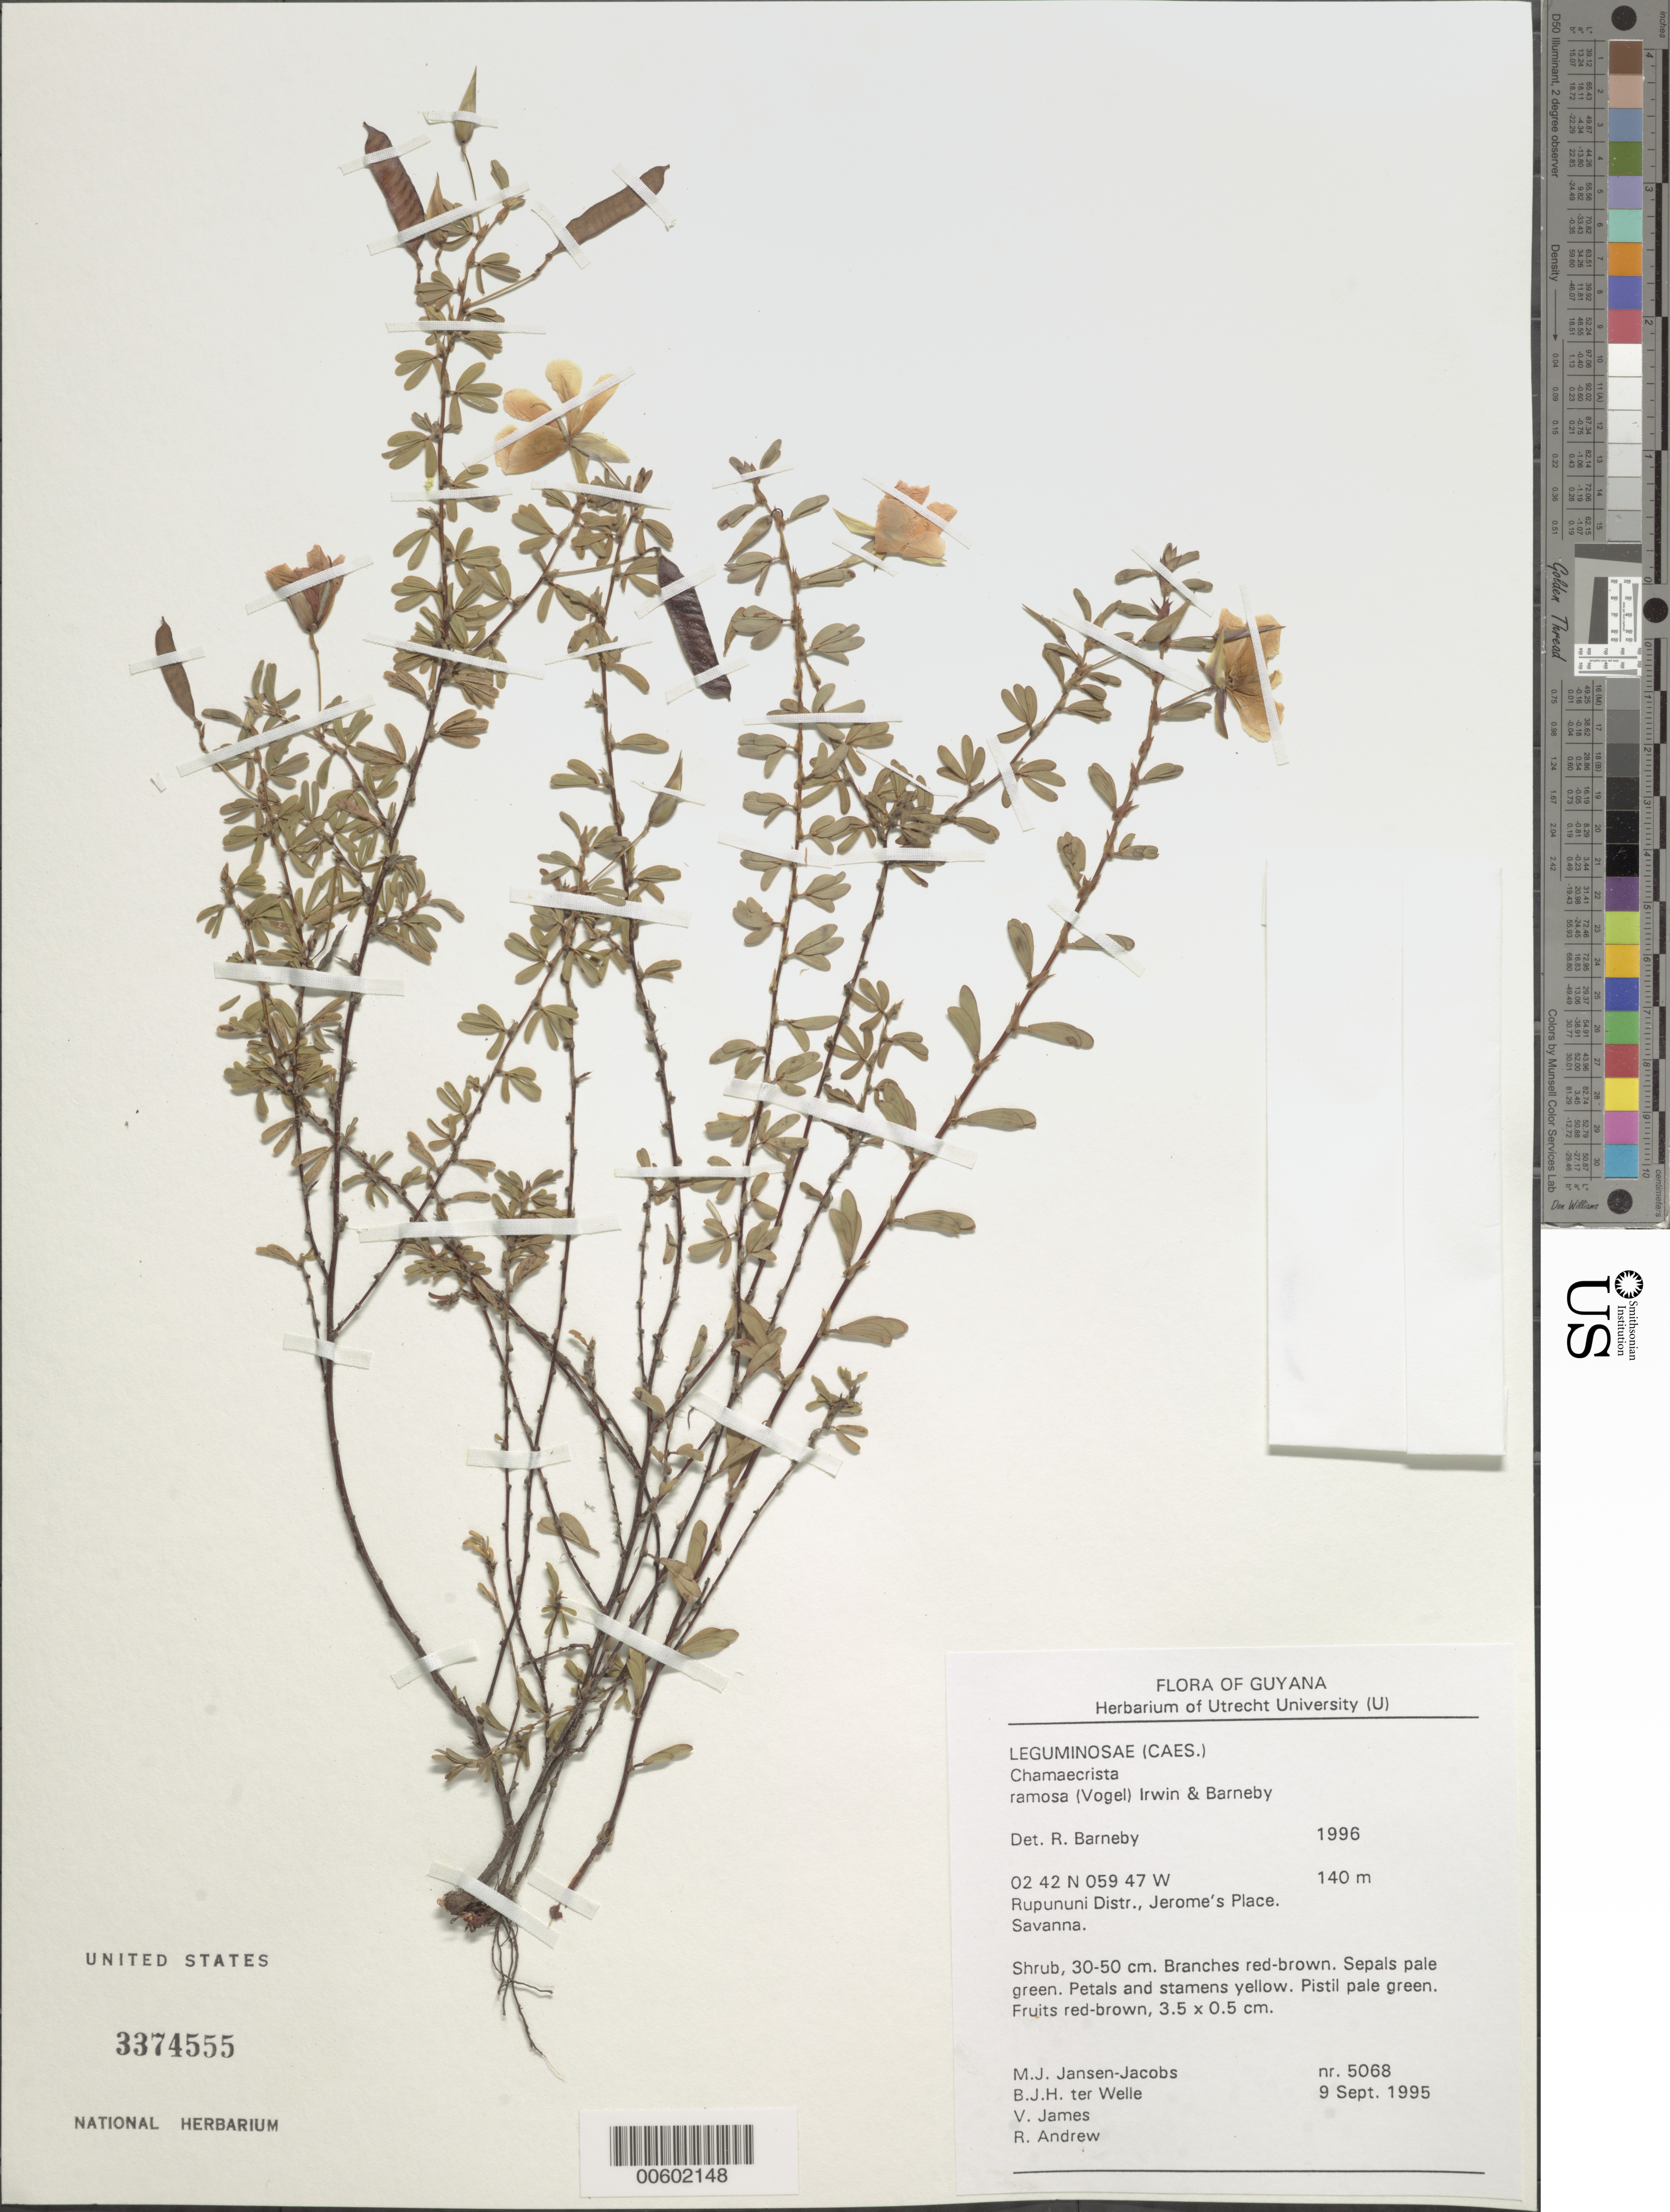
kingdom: Plantae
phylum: Tracheophyta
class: Magnoliopsida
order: Fabales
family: Fabaceae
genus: Chamaecrista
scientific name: Chamaecrista ramosa var. ramosa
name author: (Vogel) H.S. Irwin & Barneby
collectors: M. J. Jansen-Jacobs, B. Welle, V. James & R. Andrew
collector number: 5068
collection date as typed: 9-Sep-95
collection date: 1995-09-09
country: Guyana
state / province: U. Takutu-U. Essequibo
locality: Jerome's Place, Talidku Mt., Rupununi Dist.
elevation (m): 140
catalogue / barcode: US 3374555